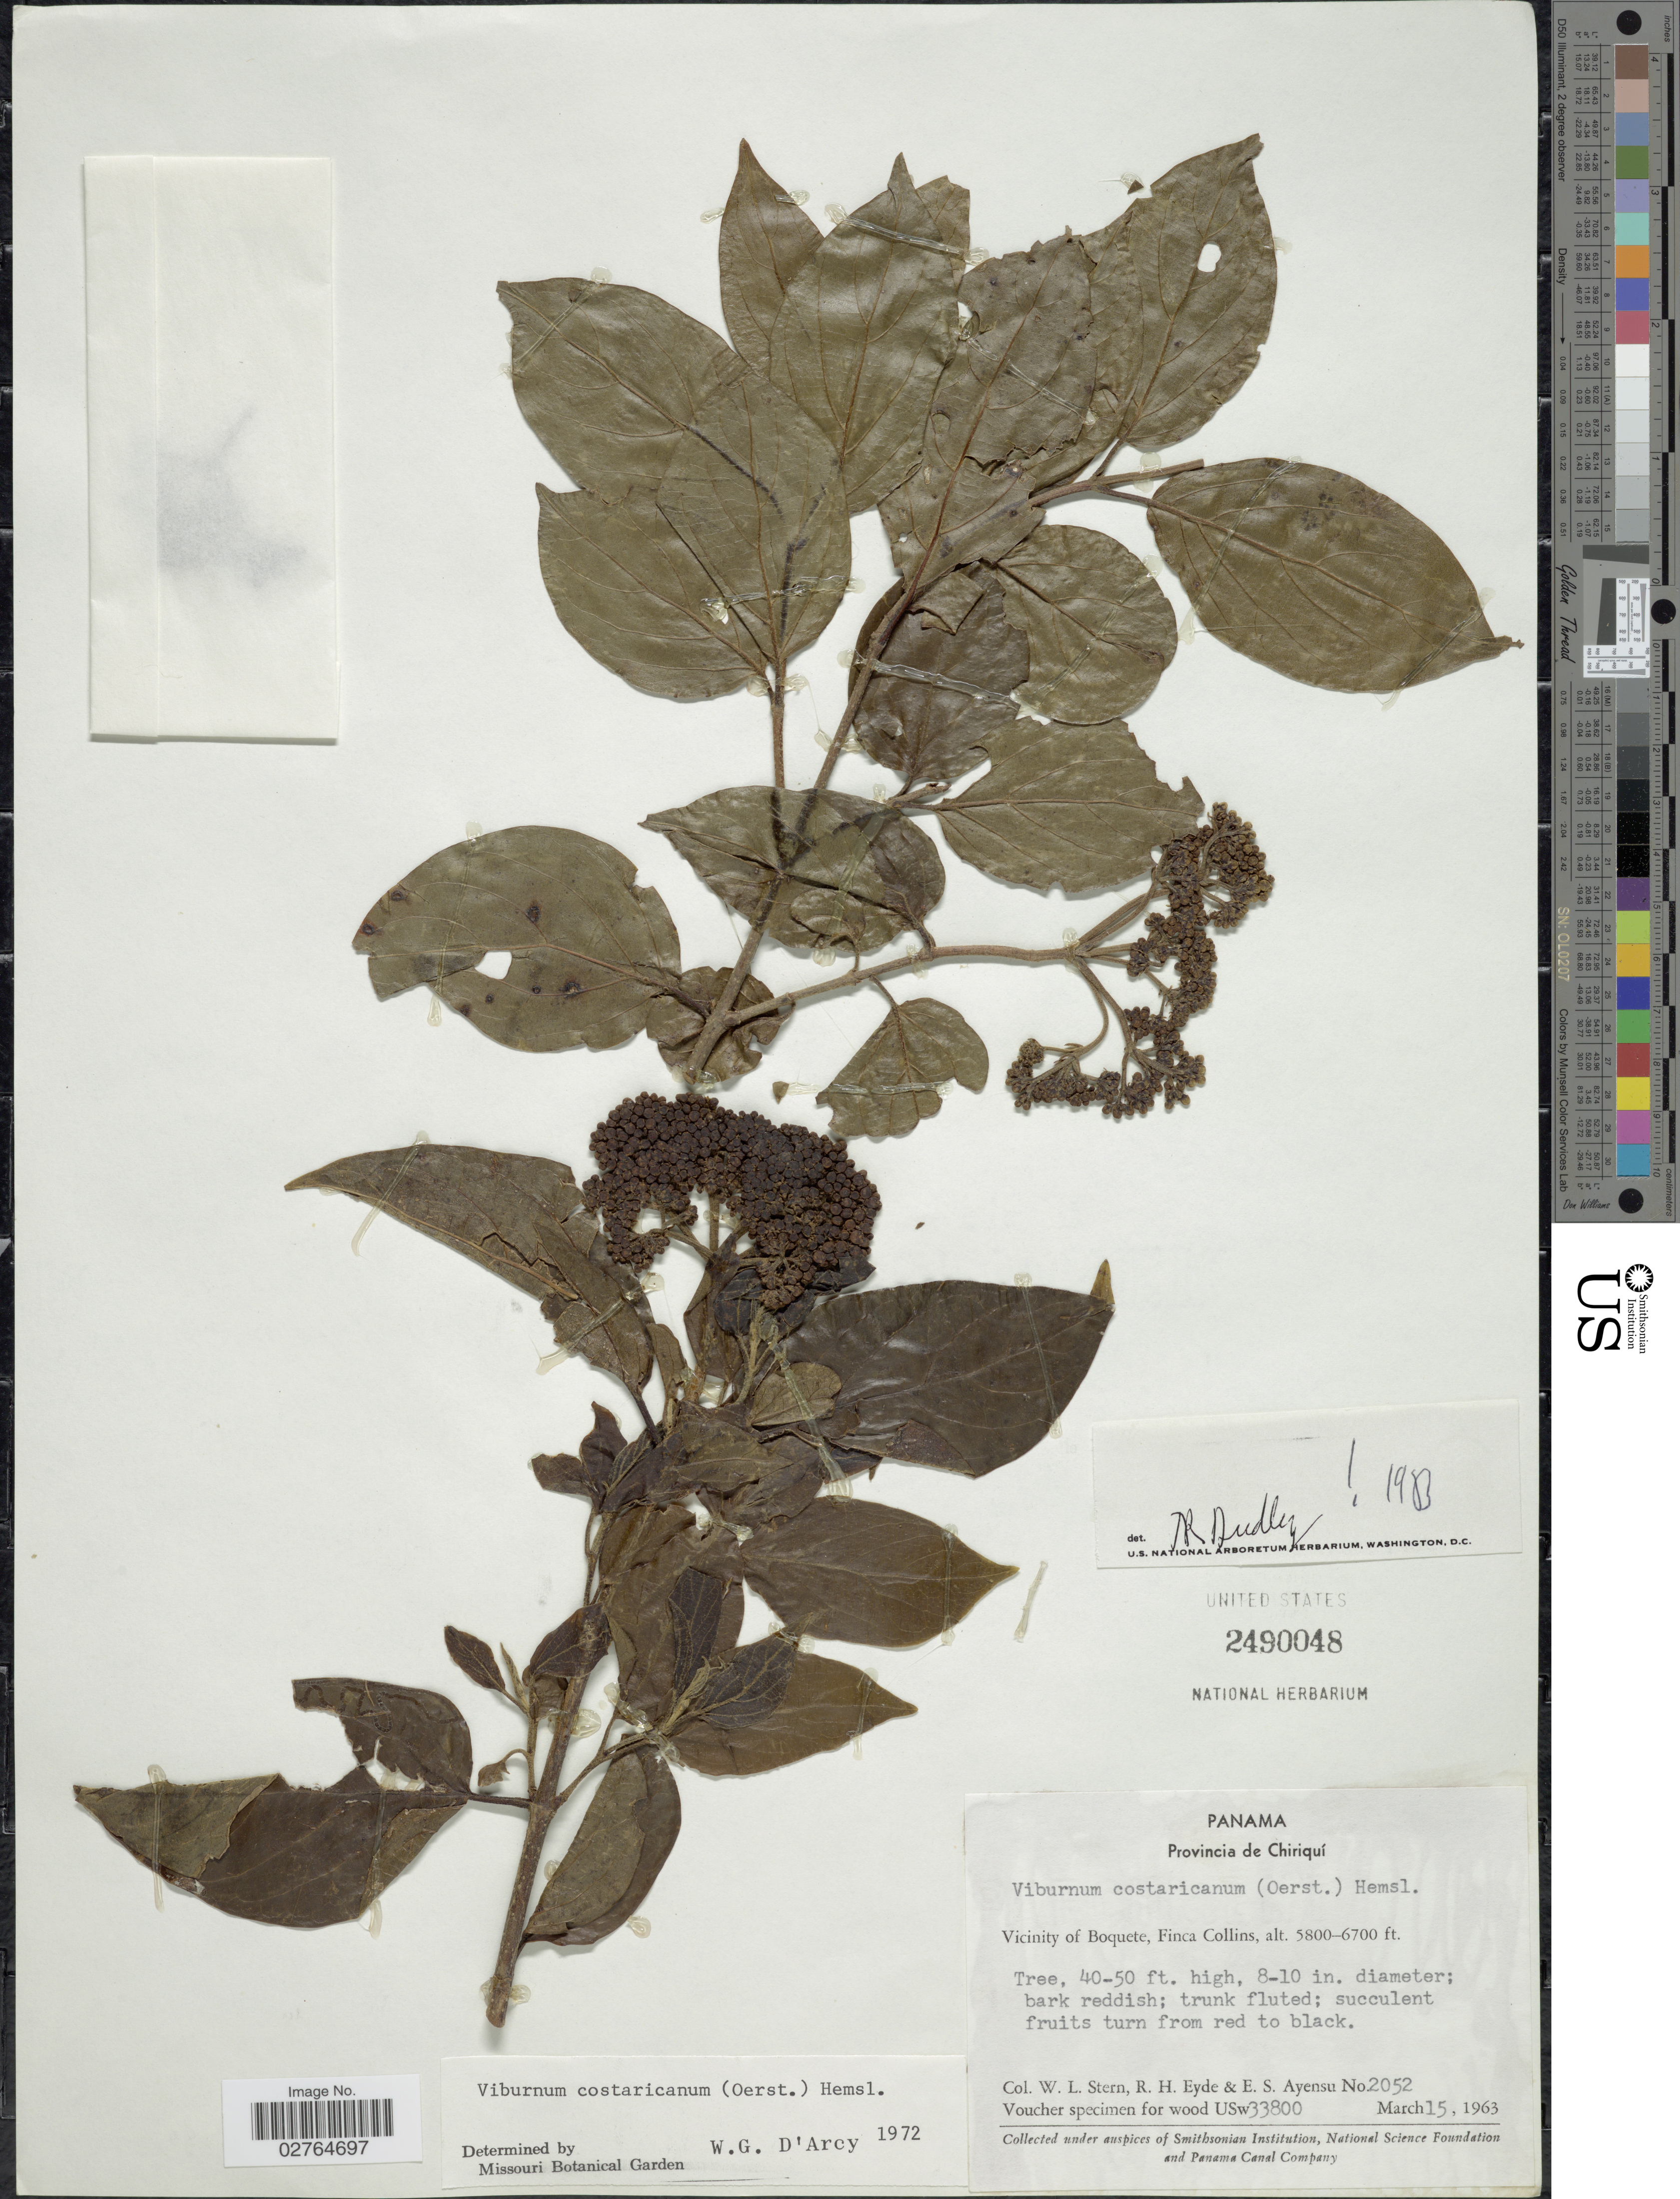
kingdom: Plantae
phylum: Tracheophyta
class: Magnoliopsida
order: Dipsacales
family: Viburnaceae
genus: Viburnum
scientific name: Viburnum costaricanum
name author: (Oerst.) Hemsl.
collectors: W. L. Stern, R. H. Eyde & E. S. Ayensu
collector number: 2052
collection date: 1963-03-15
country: Panama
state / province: Chiriqui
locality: Vicinity of El Boquete. Finca Collins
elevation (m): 1768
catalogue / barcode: US 2490048